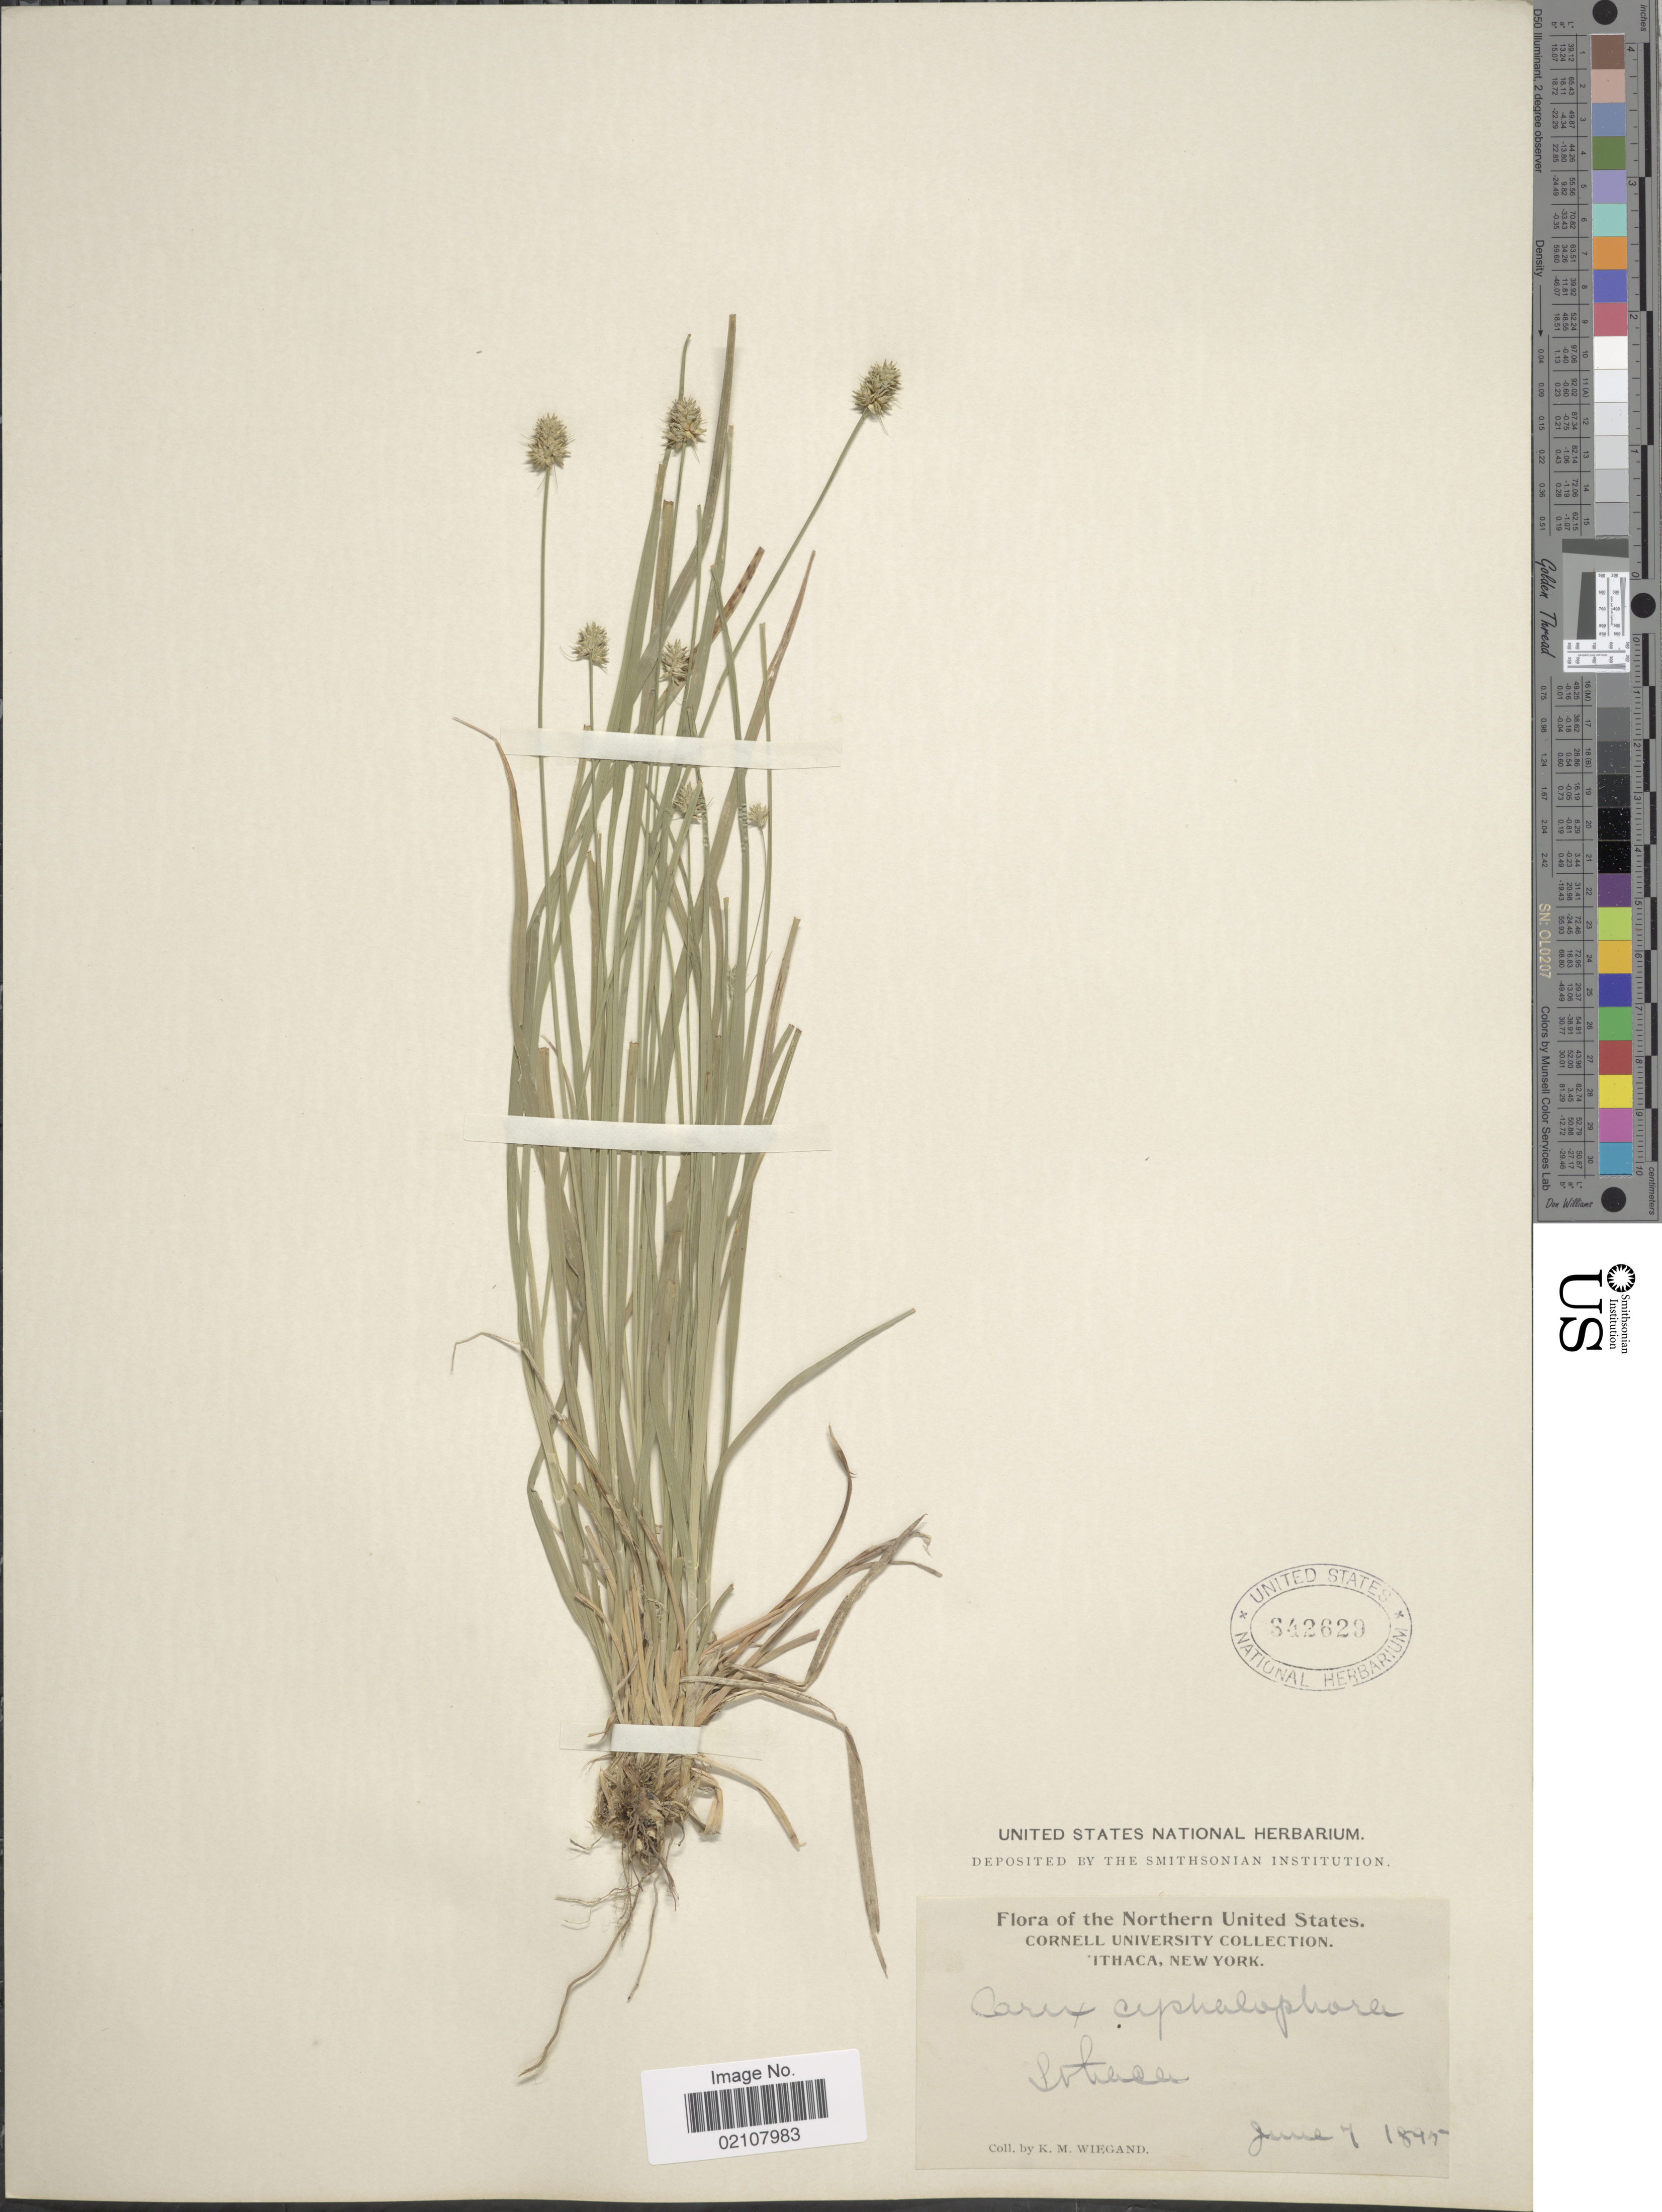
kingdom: Plantae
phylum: Tracheophyta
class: Liliopsida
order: Poales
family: Cyperaceae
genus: Carex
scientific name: Carex cephalophora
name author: Muhl. ex Willd.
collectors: K. M. Wiegand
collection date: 1895-06-07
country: United States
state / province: New York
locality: Northern United States, Ithaca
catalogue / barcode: US 342629